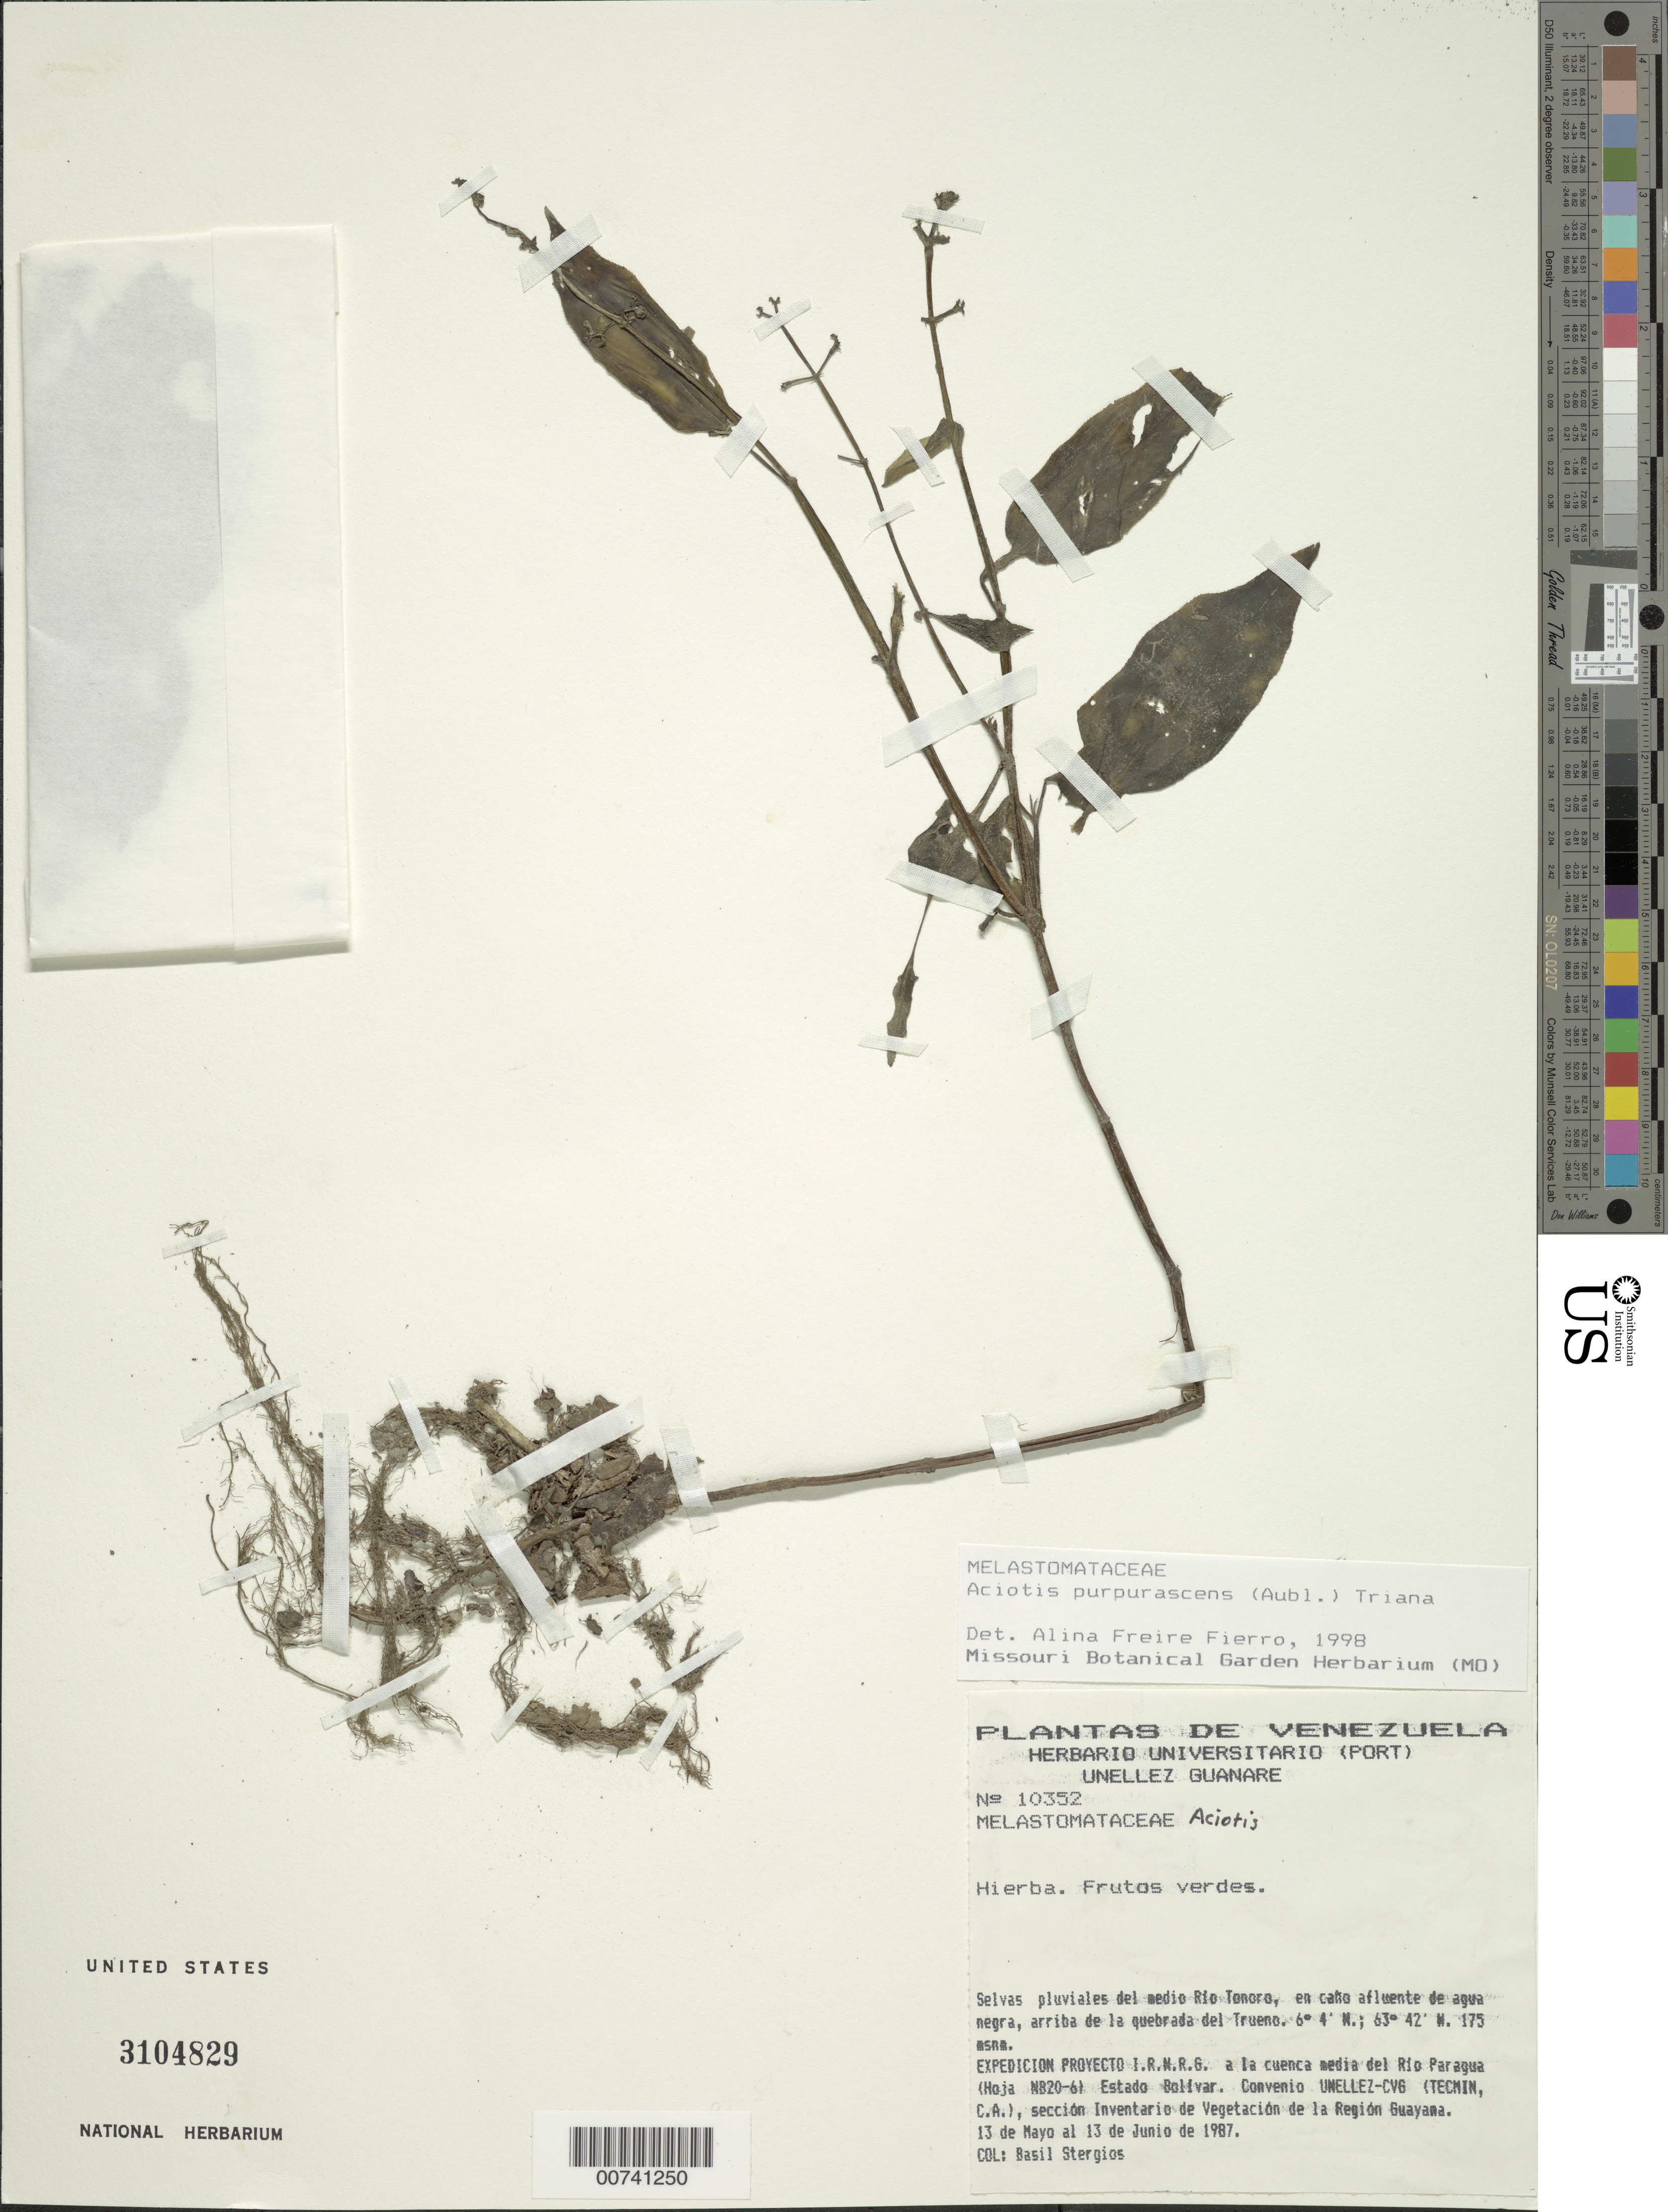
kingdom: Plantae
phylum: Tracheophyta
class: Magnoliopsida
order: Myrtales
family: Melastomataceae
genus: Aciotis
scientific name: Aciotis purpurascens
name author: (Aubl.) Triana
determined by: Freire-Fierro, A.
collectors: B. G. Stergios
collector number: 10352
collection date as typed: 13-May-87 to 13-Jun-87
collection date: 1987-05-13/1987-06-13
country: Venezuela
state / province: Bolívar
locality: Río Paragua, Río Tonoro, arriba de la quebrada del Trueno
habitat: Selvas pluviales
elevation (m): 175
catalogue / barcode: US 3104829